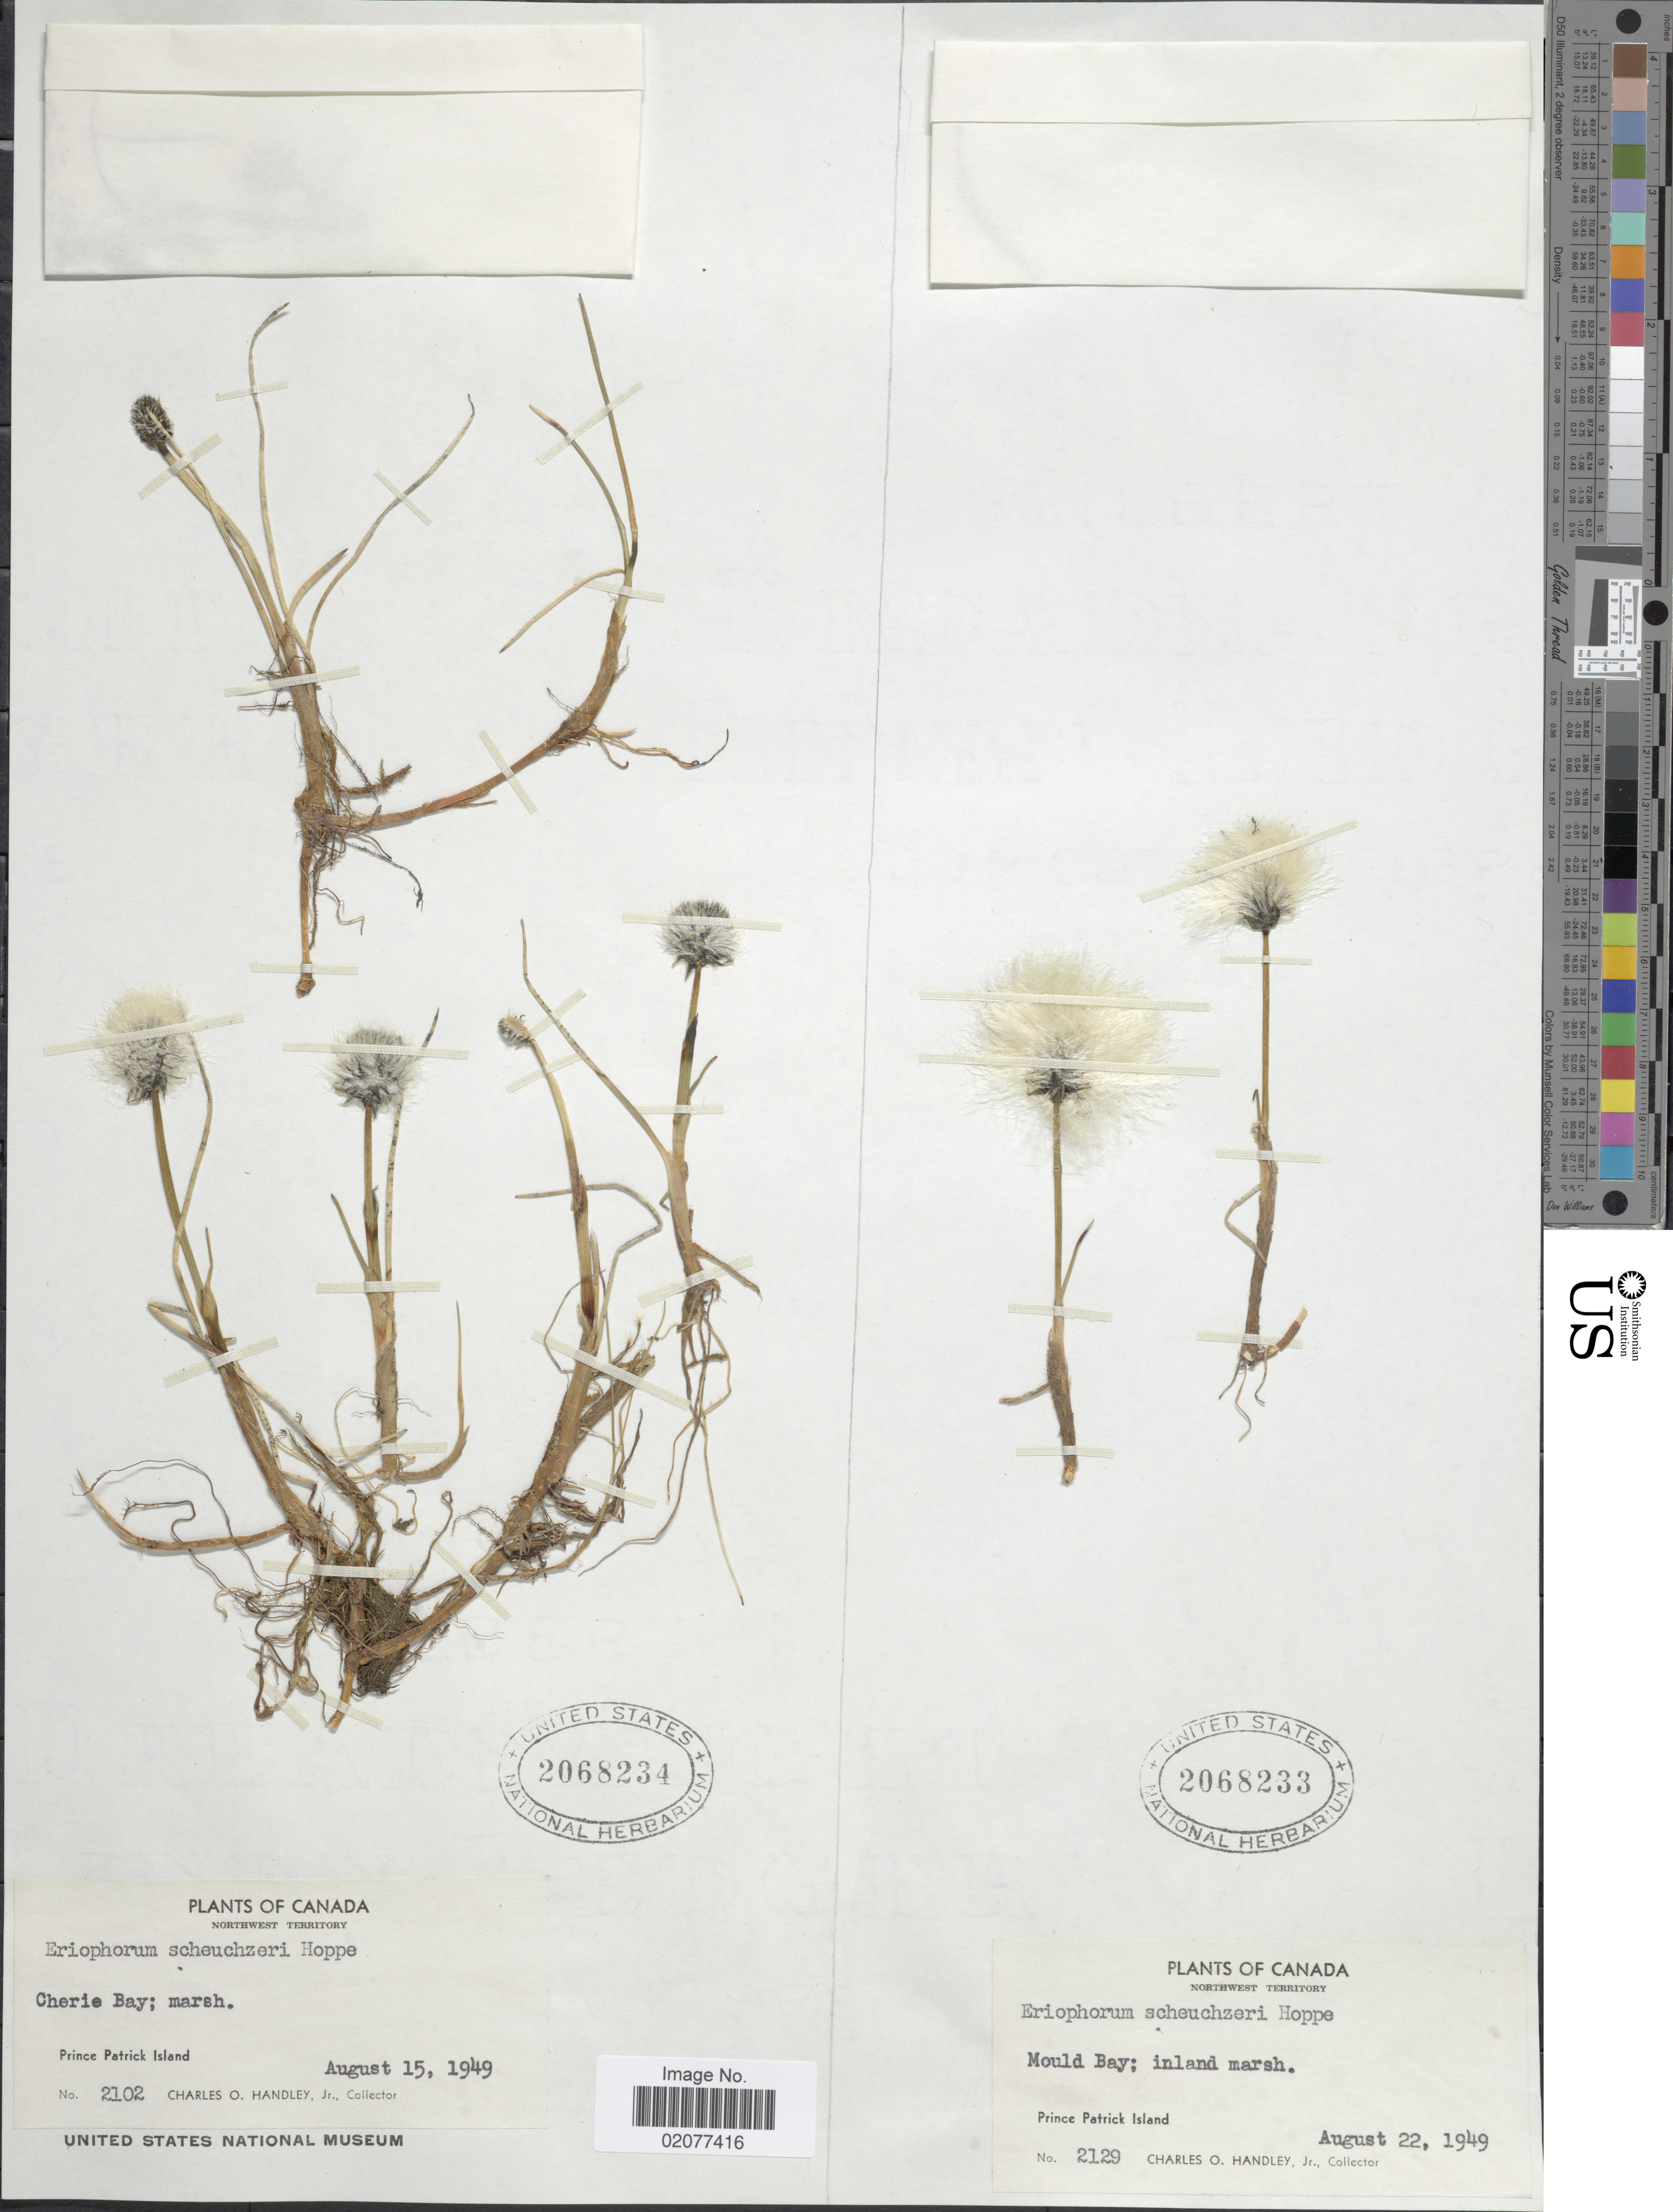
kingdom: Plantae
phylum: Tracheophyta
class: Liliopsida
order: Poales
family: Cyperaceae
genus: Eriophorum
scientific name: Eriophorum scheuchzeri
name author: Hoppe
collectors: C. O. Handley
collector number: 2102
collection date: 1949-08-15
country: Canada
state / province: Northwest Territories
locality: Canada. Northwest Territory. Prince Patrick Island.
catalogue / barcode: US 2068234